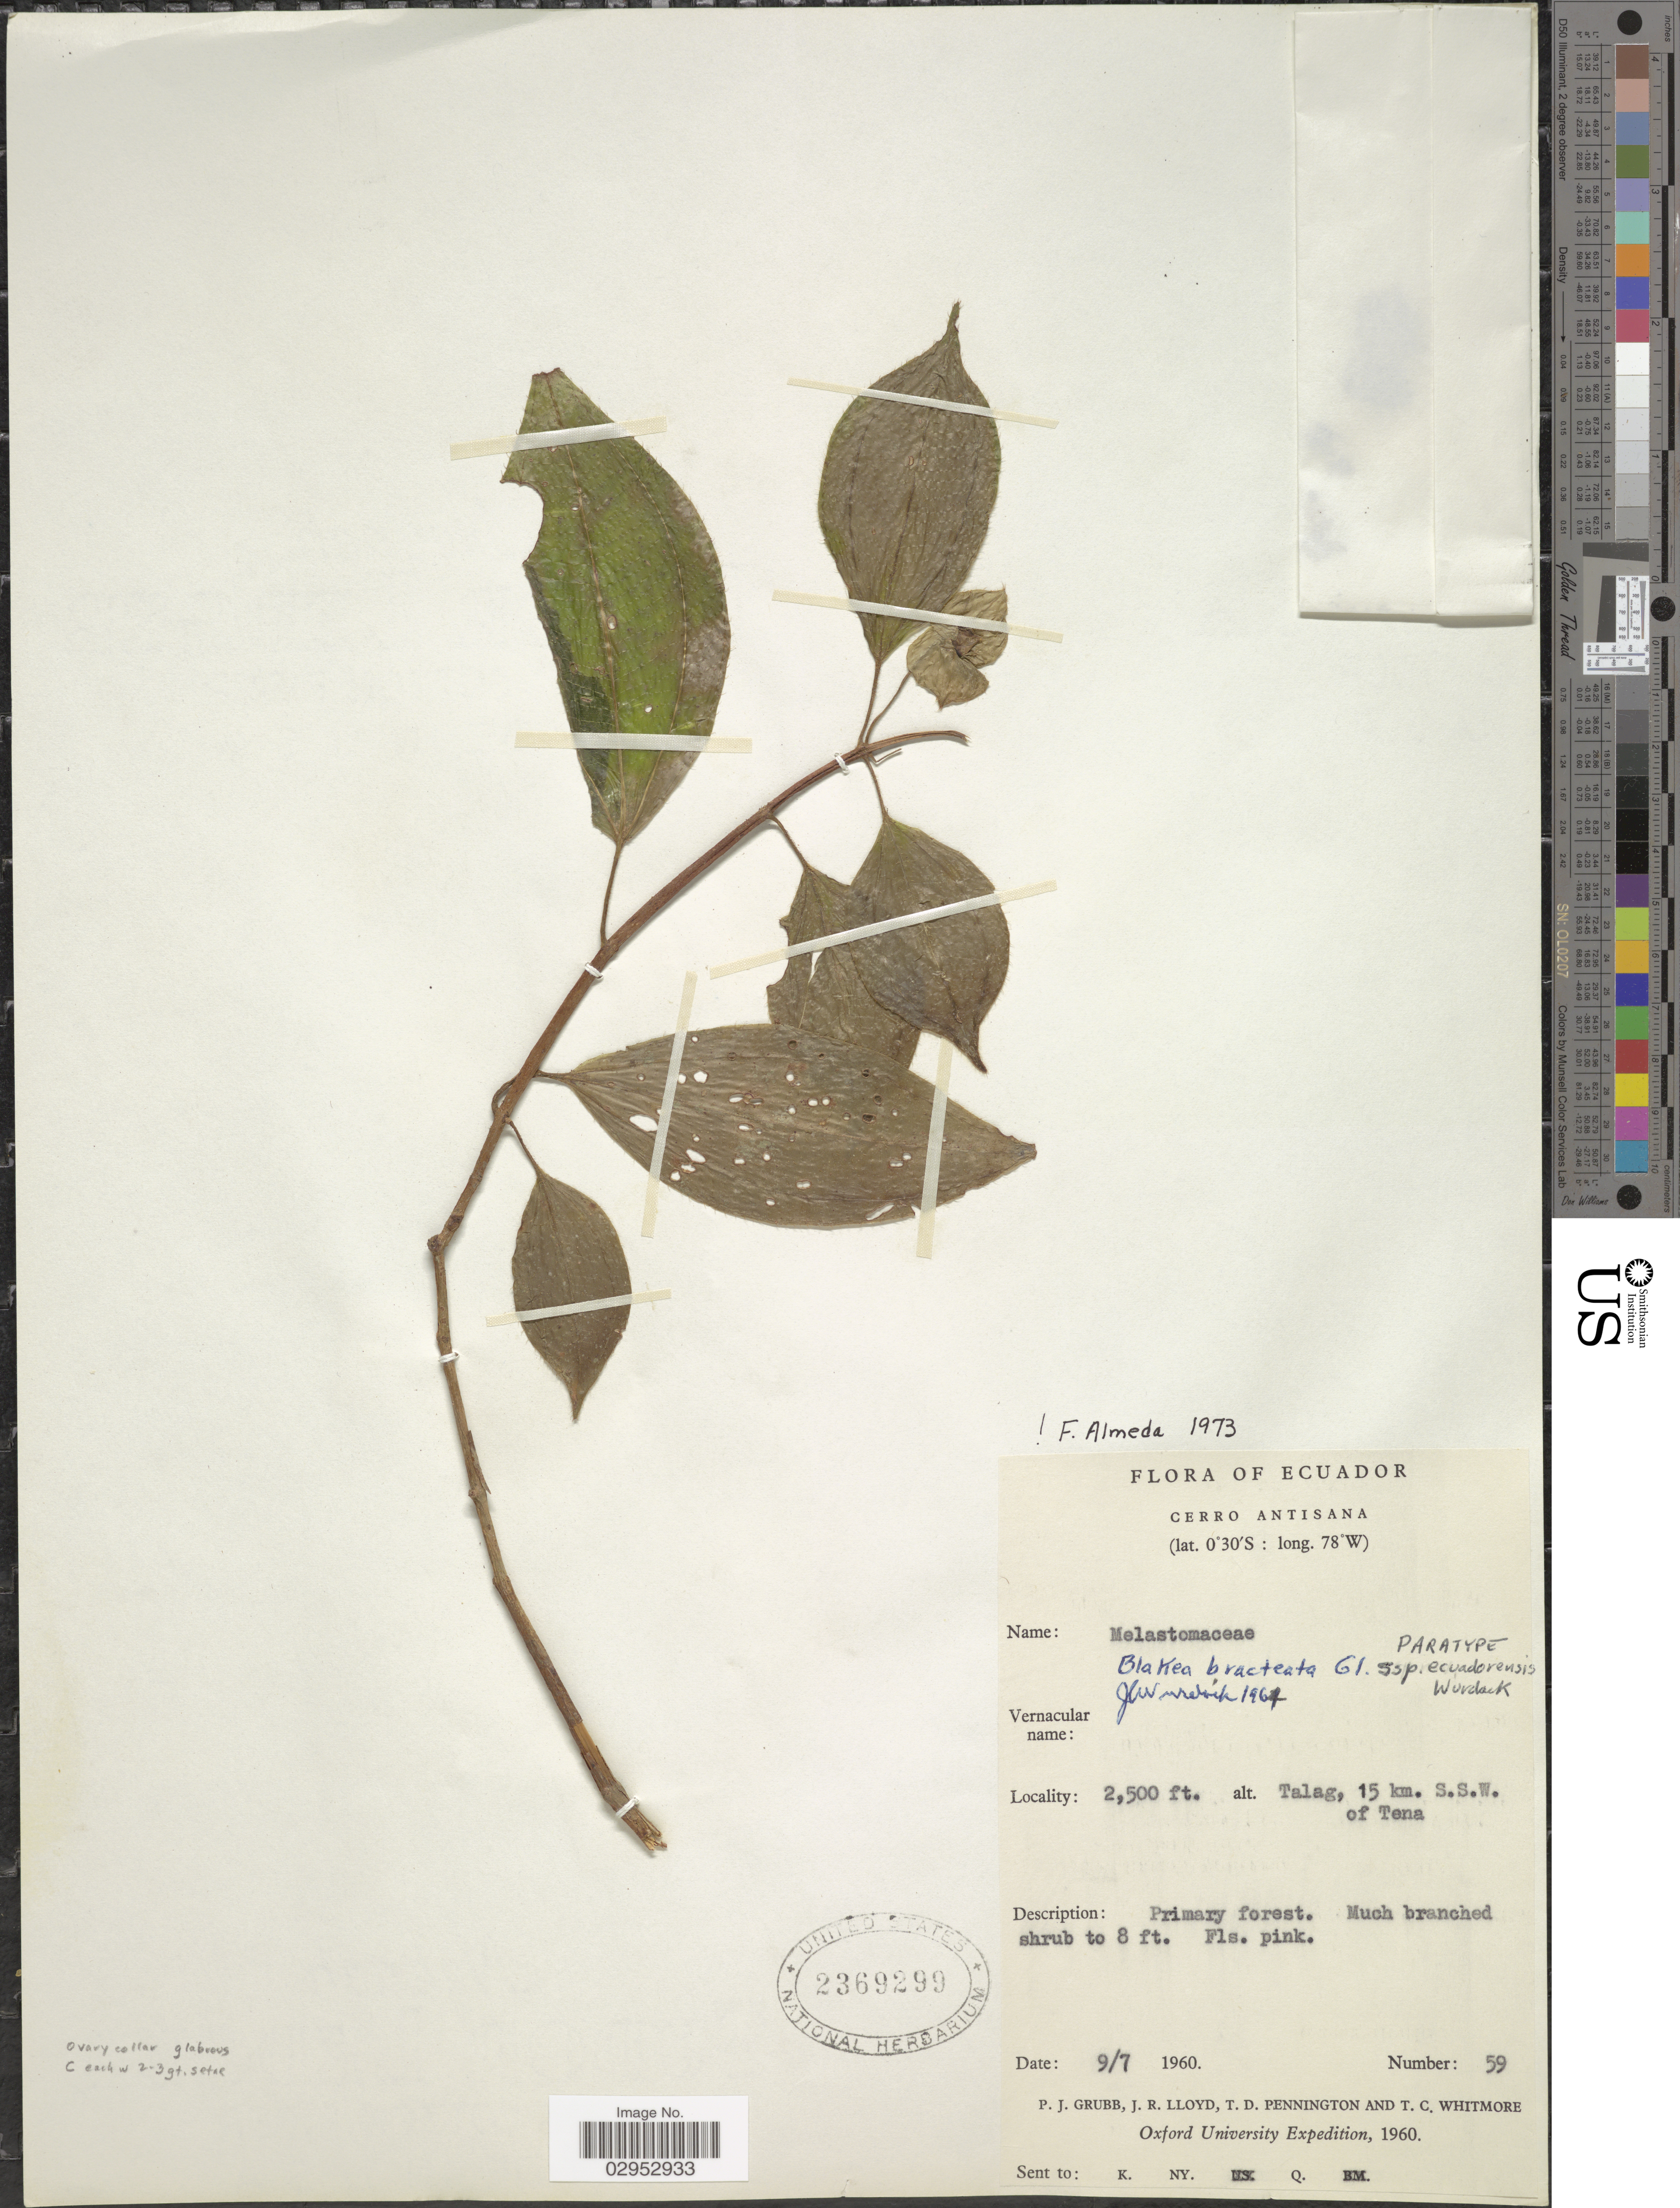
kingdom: Plantae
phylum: Tracheophyta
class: Magnoliopsida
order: Myrtales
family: Melastomataceae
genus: Blakea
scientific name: Blakea bracteata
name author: Gleason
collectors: P. J. Grubb, J. R. Lloyd, T. D. Pennington & T. C. Whitmore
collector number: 59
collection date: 1960-07-09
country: Ecuador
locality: Cerro Antisana. Talag, 15 km. S.S.W. of Tena.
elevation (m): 762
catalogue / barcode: US 2369299